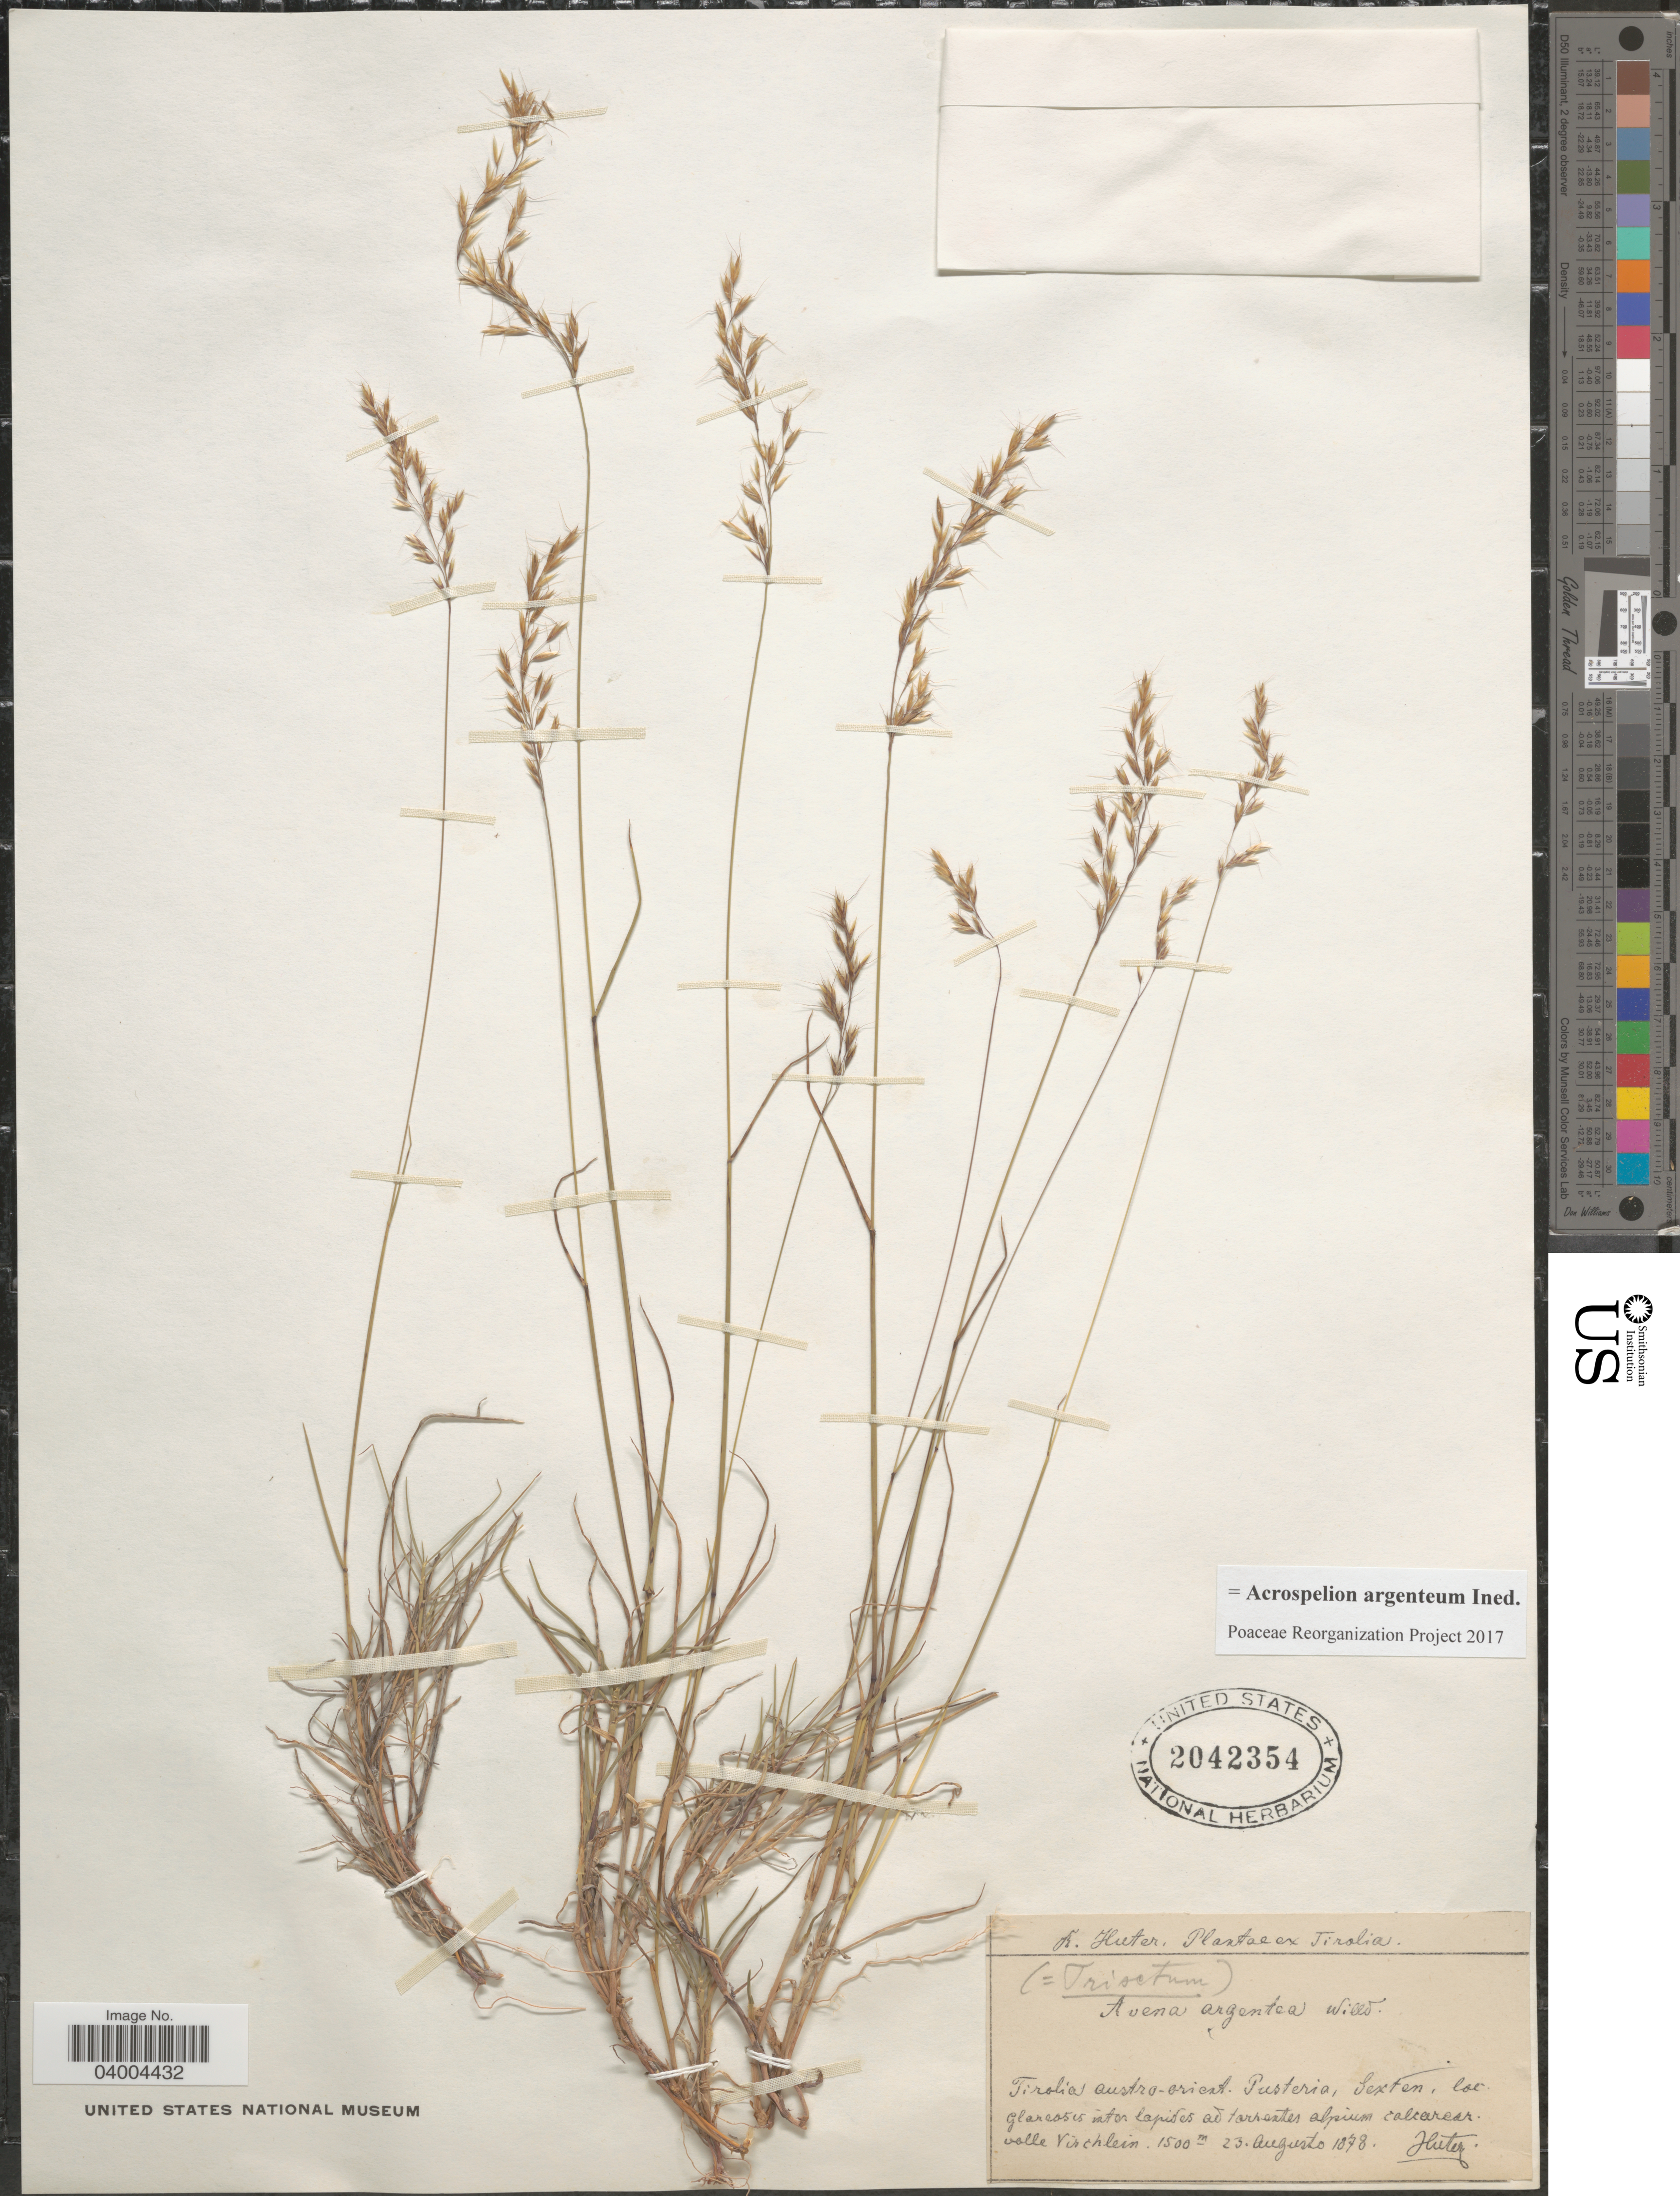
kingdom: Plantae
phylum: Tracheophyta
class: Liliopsida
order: Poales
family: Poaceae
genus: Acrospelion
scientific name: Acrospelion argenteum ined.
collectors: R. Huter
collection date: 1878-08-23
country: Italy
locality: Tirolia. Tirolia austro-orient. Pusteria, Sexten. Vischlein.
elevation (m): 1500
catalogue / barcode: US 2042354